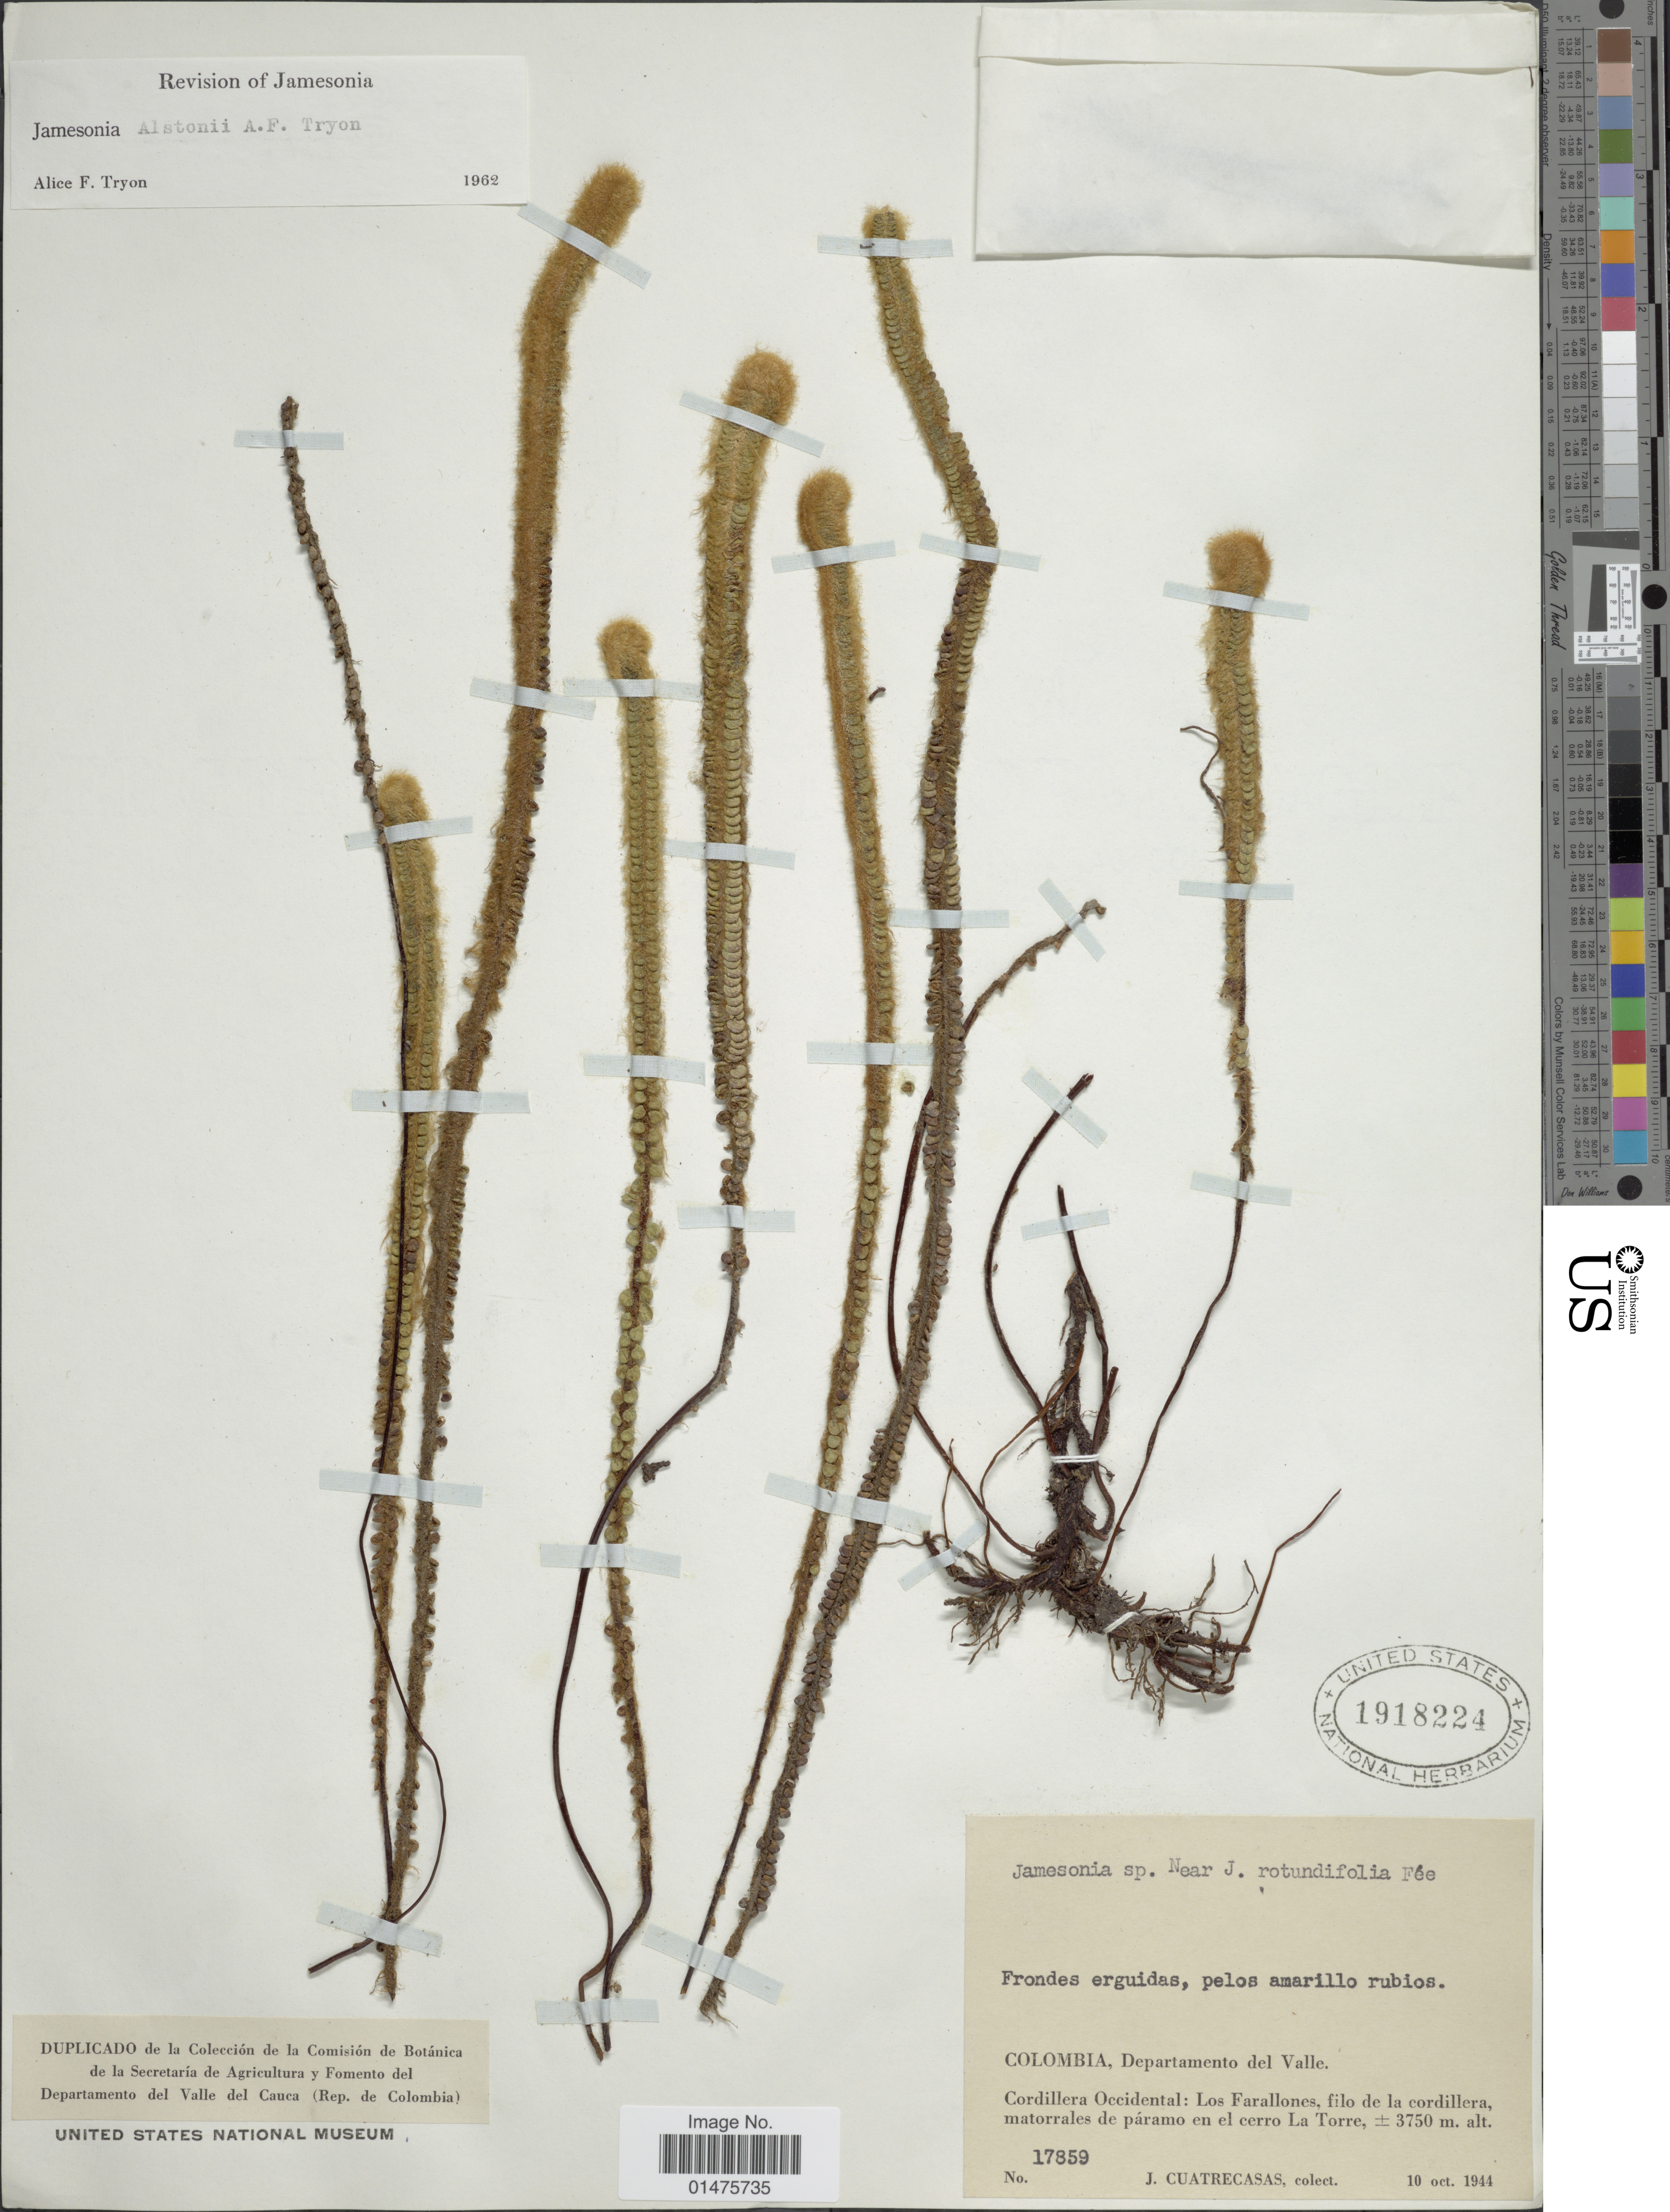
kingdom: Plantae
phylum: Tracheophyta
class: Polypodiopsida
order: Polypodiales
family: Pteridaceae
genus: Jamesonia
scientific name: Jamesonia alstonii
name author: A.F. Tryon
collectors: J. Cuatrecasas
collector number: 17859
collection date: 1944-10-10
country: Colombia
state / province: Valle del Cauca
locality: Department del Valle. Cordillera Occidental: Los Farallones, filo de la cordillera, matorrales de páramo en el cerro La Torre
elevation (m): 3750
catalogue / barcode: US 1918224